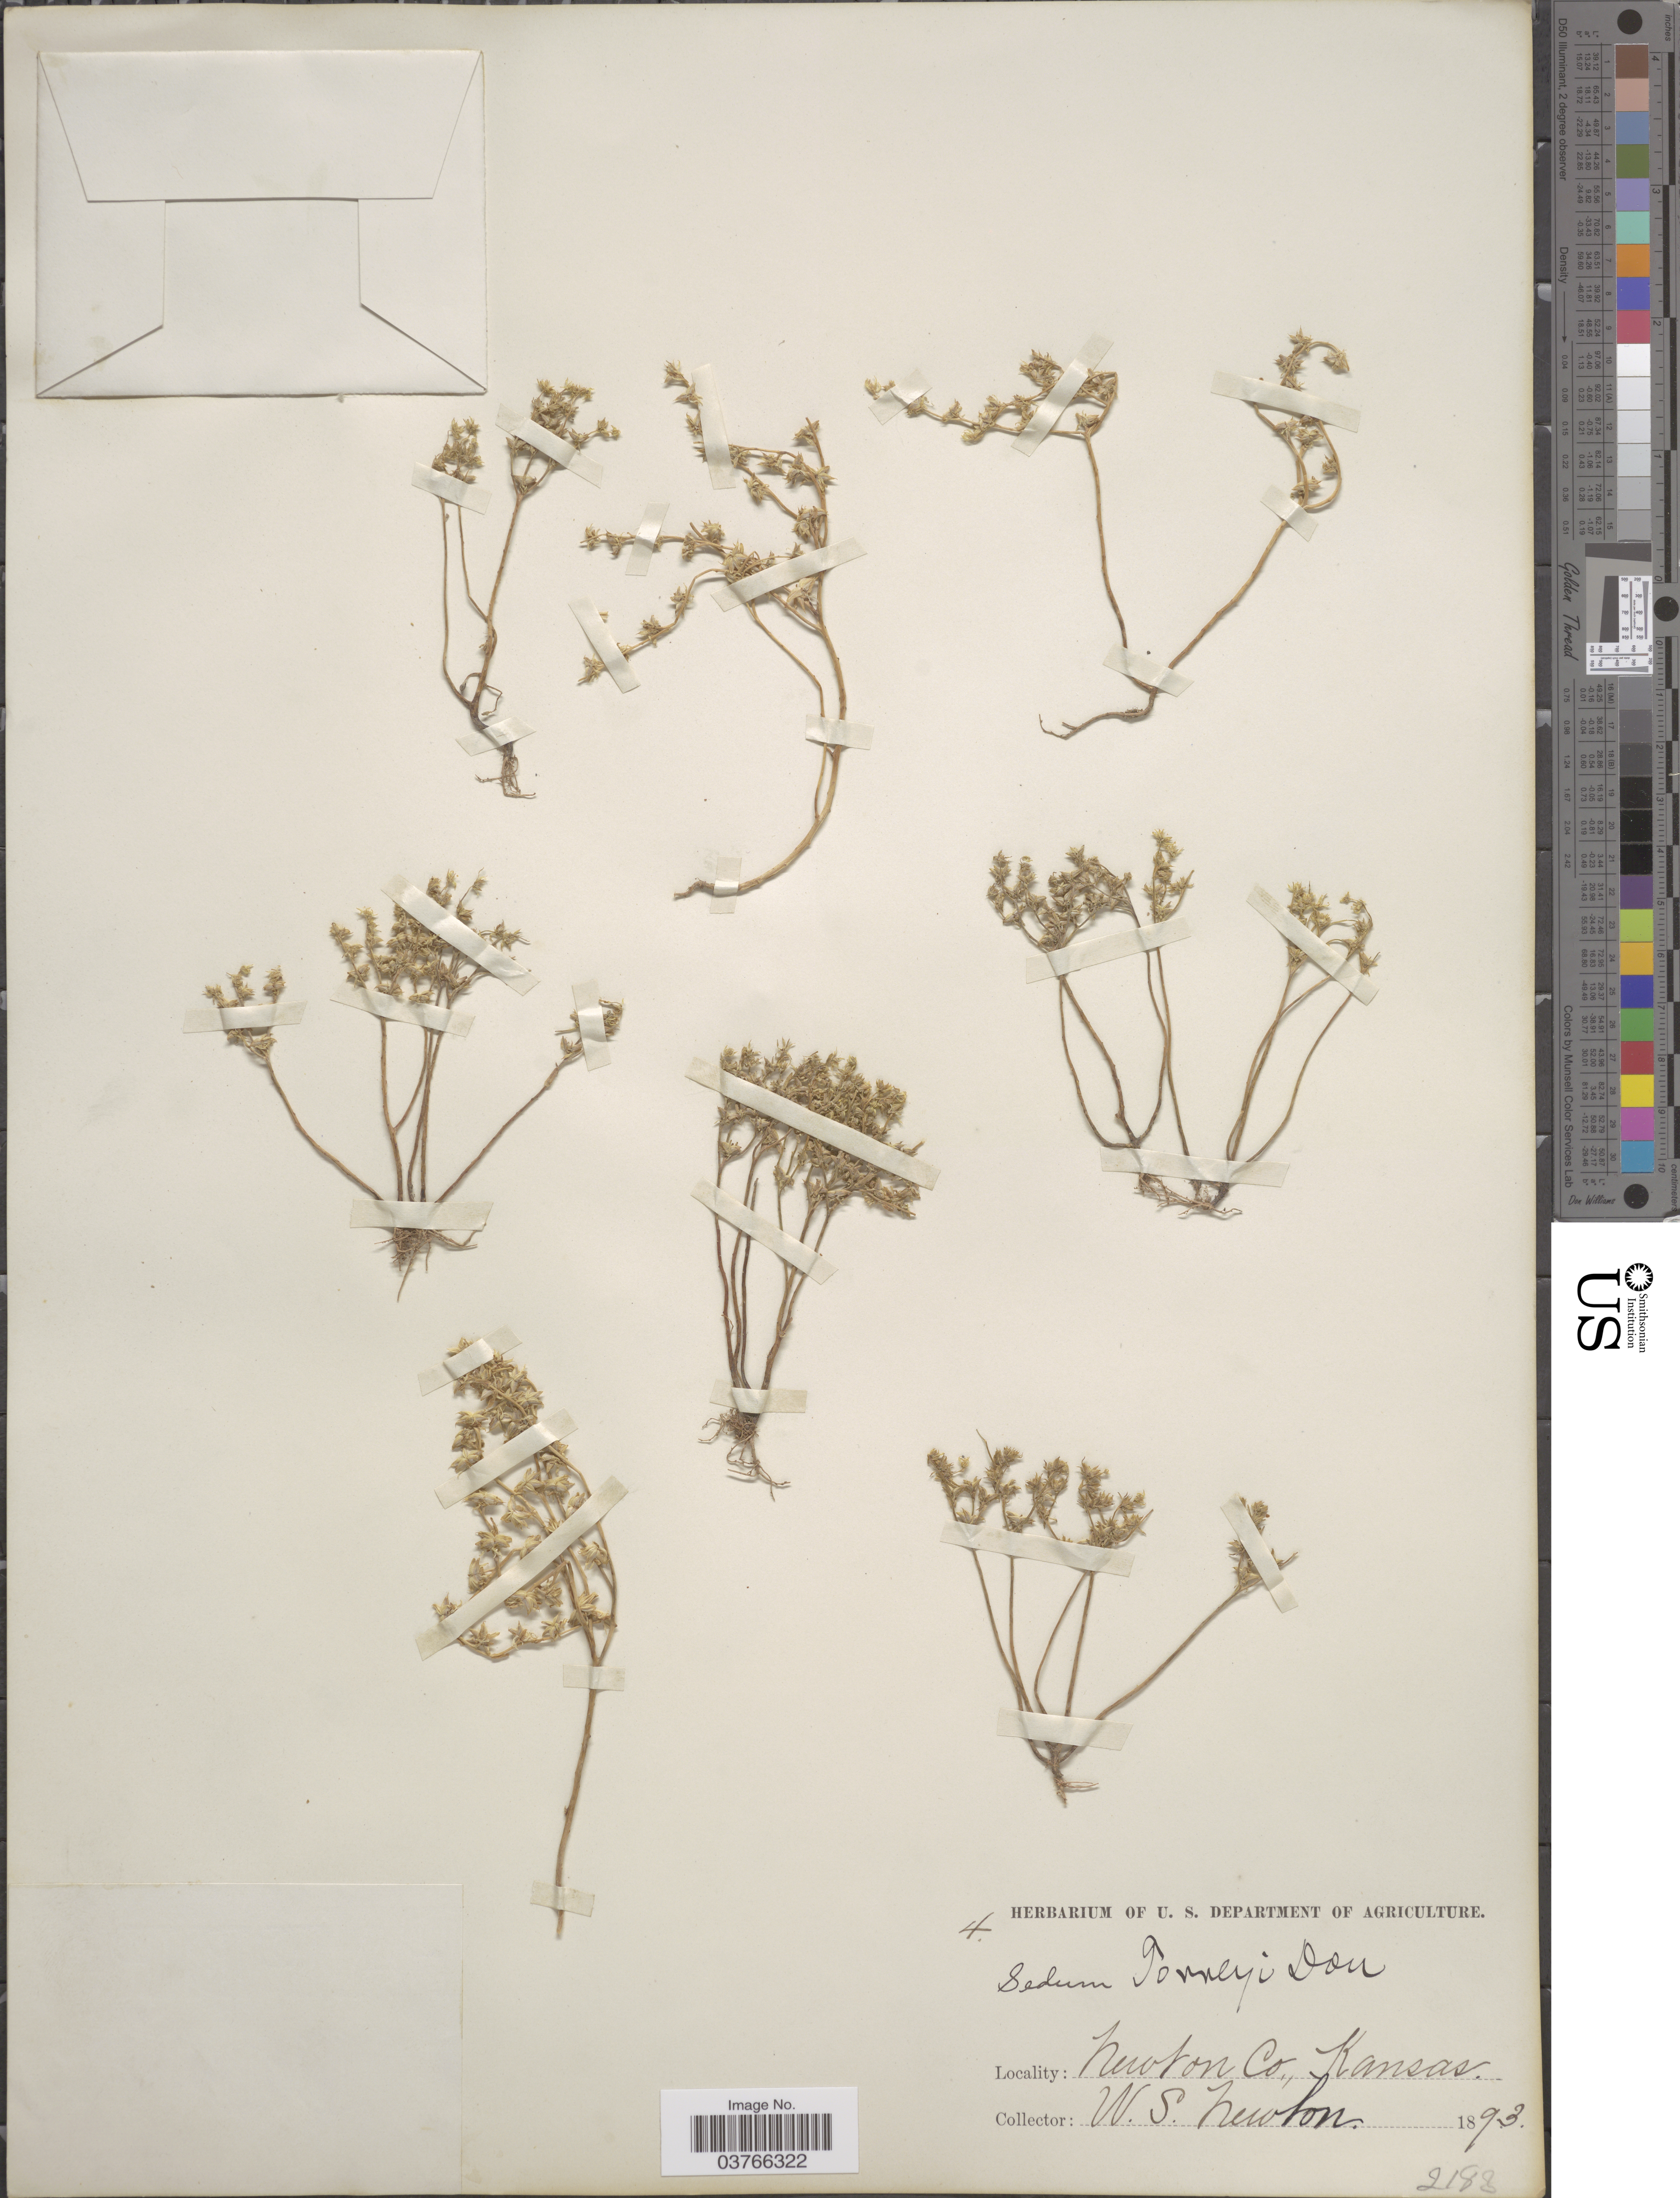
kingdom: Plantae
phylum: Tracheophyta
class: Magnoliopsida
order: Saxifragales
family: Crassulaceae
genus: Sedum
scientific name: Sedum nuttallianum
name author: Raf.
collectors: W. Newton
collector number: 4/2183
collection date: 1893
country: United States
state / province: Kansas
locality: Newton Co.